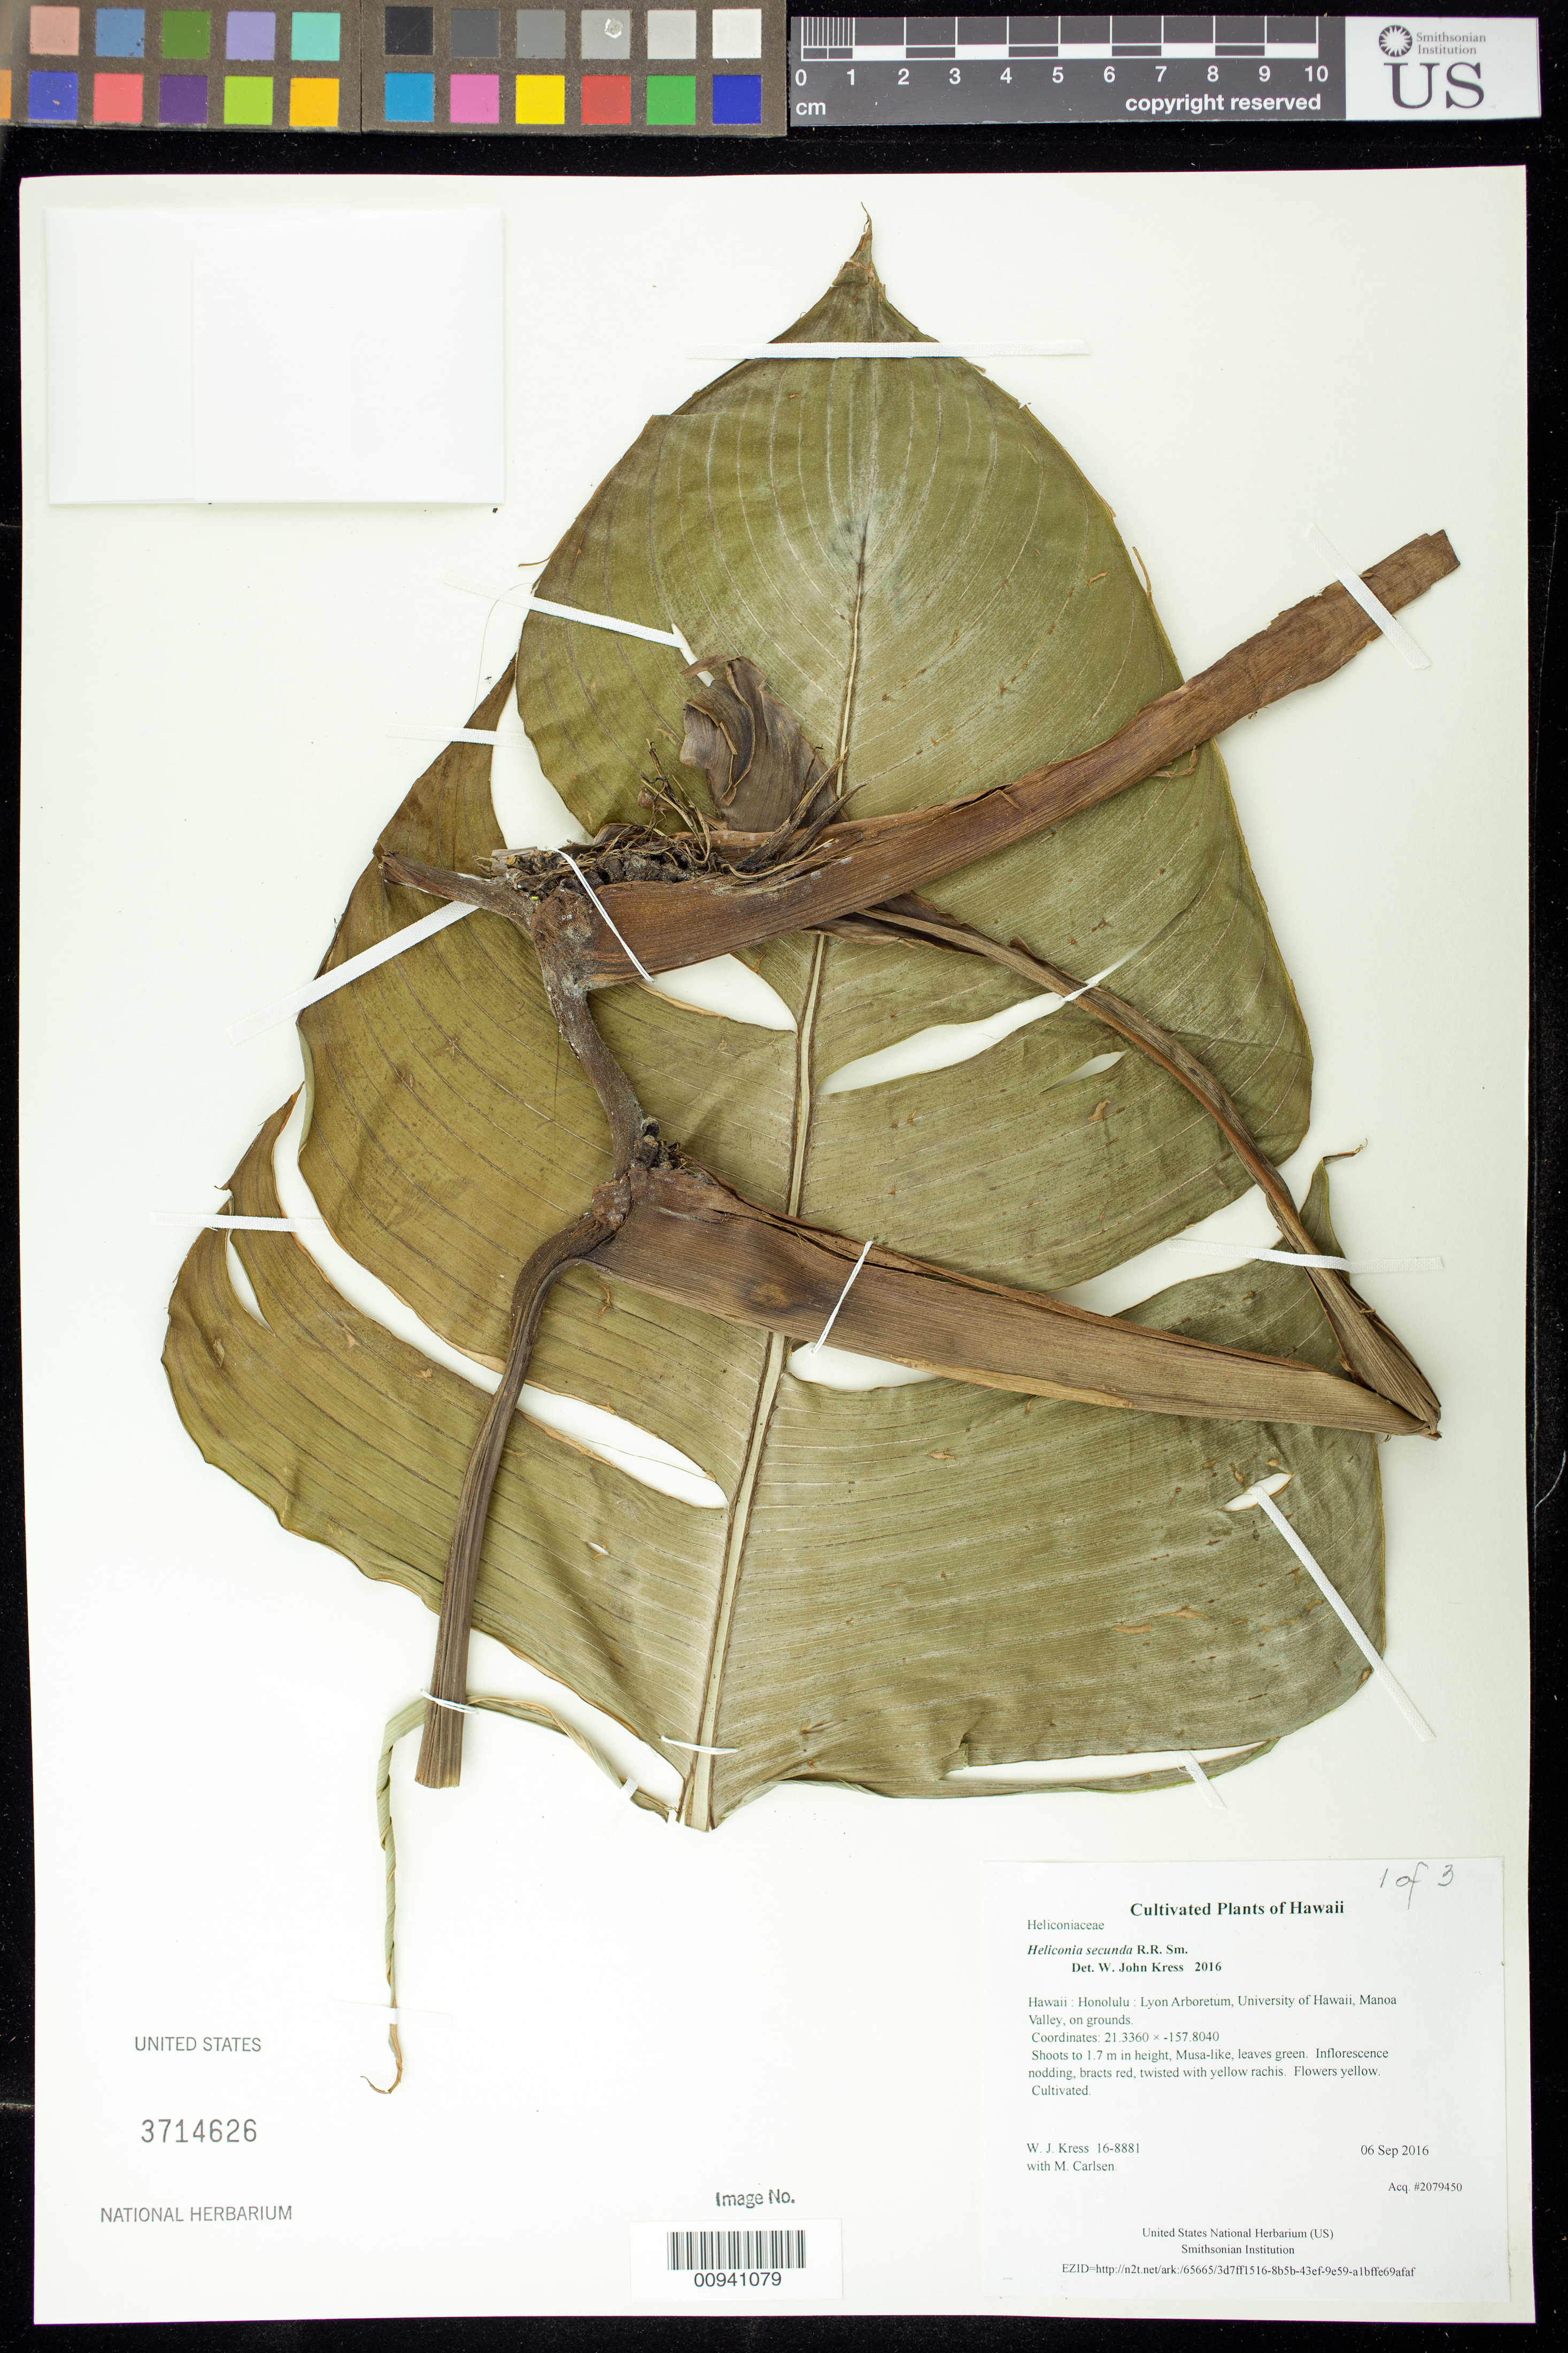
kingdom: Plantae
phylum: Tracheophyta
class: Liliopsida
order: Zingiberales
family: Heliconiaceae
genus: Heliconia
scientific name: Heliconia secunda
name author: R.R. Sm.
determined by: Kress, W. J., (US), Smithsonian Institution - National Museum of Natural History (UNITED STATES)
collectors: W. J. Kress & M. M. Carlsen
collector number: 16-8881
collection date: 2016-09-06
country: United States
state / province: Hawaii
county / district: Honolulu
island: Oahu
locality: Lyon Arboretum, University of Hawaii, Manoa Valley, on grounds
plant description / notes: Frozen tissue stored in Biorepository at AG5NN36; dried tissue stored at AG5NN35.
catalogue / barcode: US 3714626